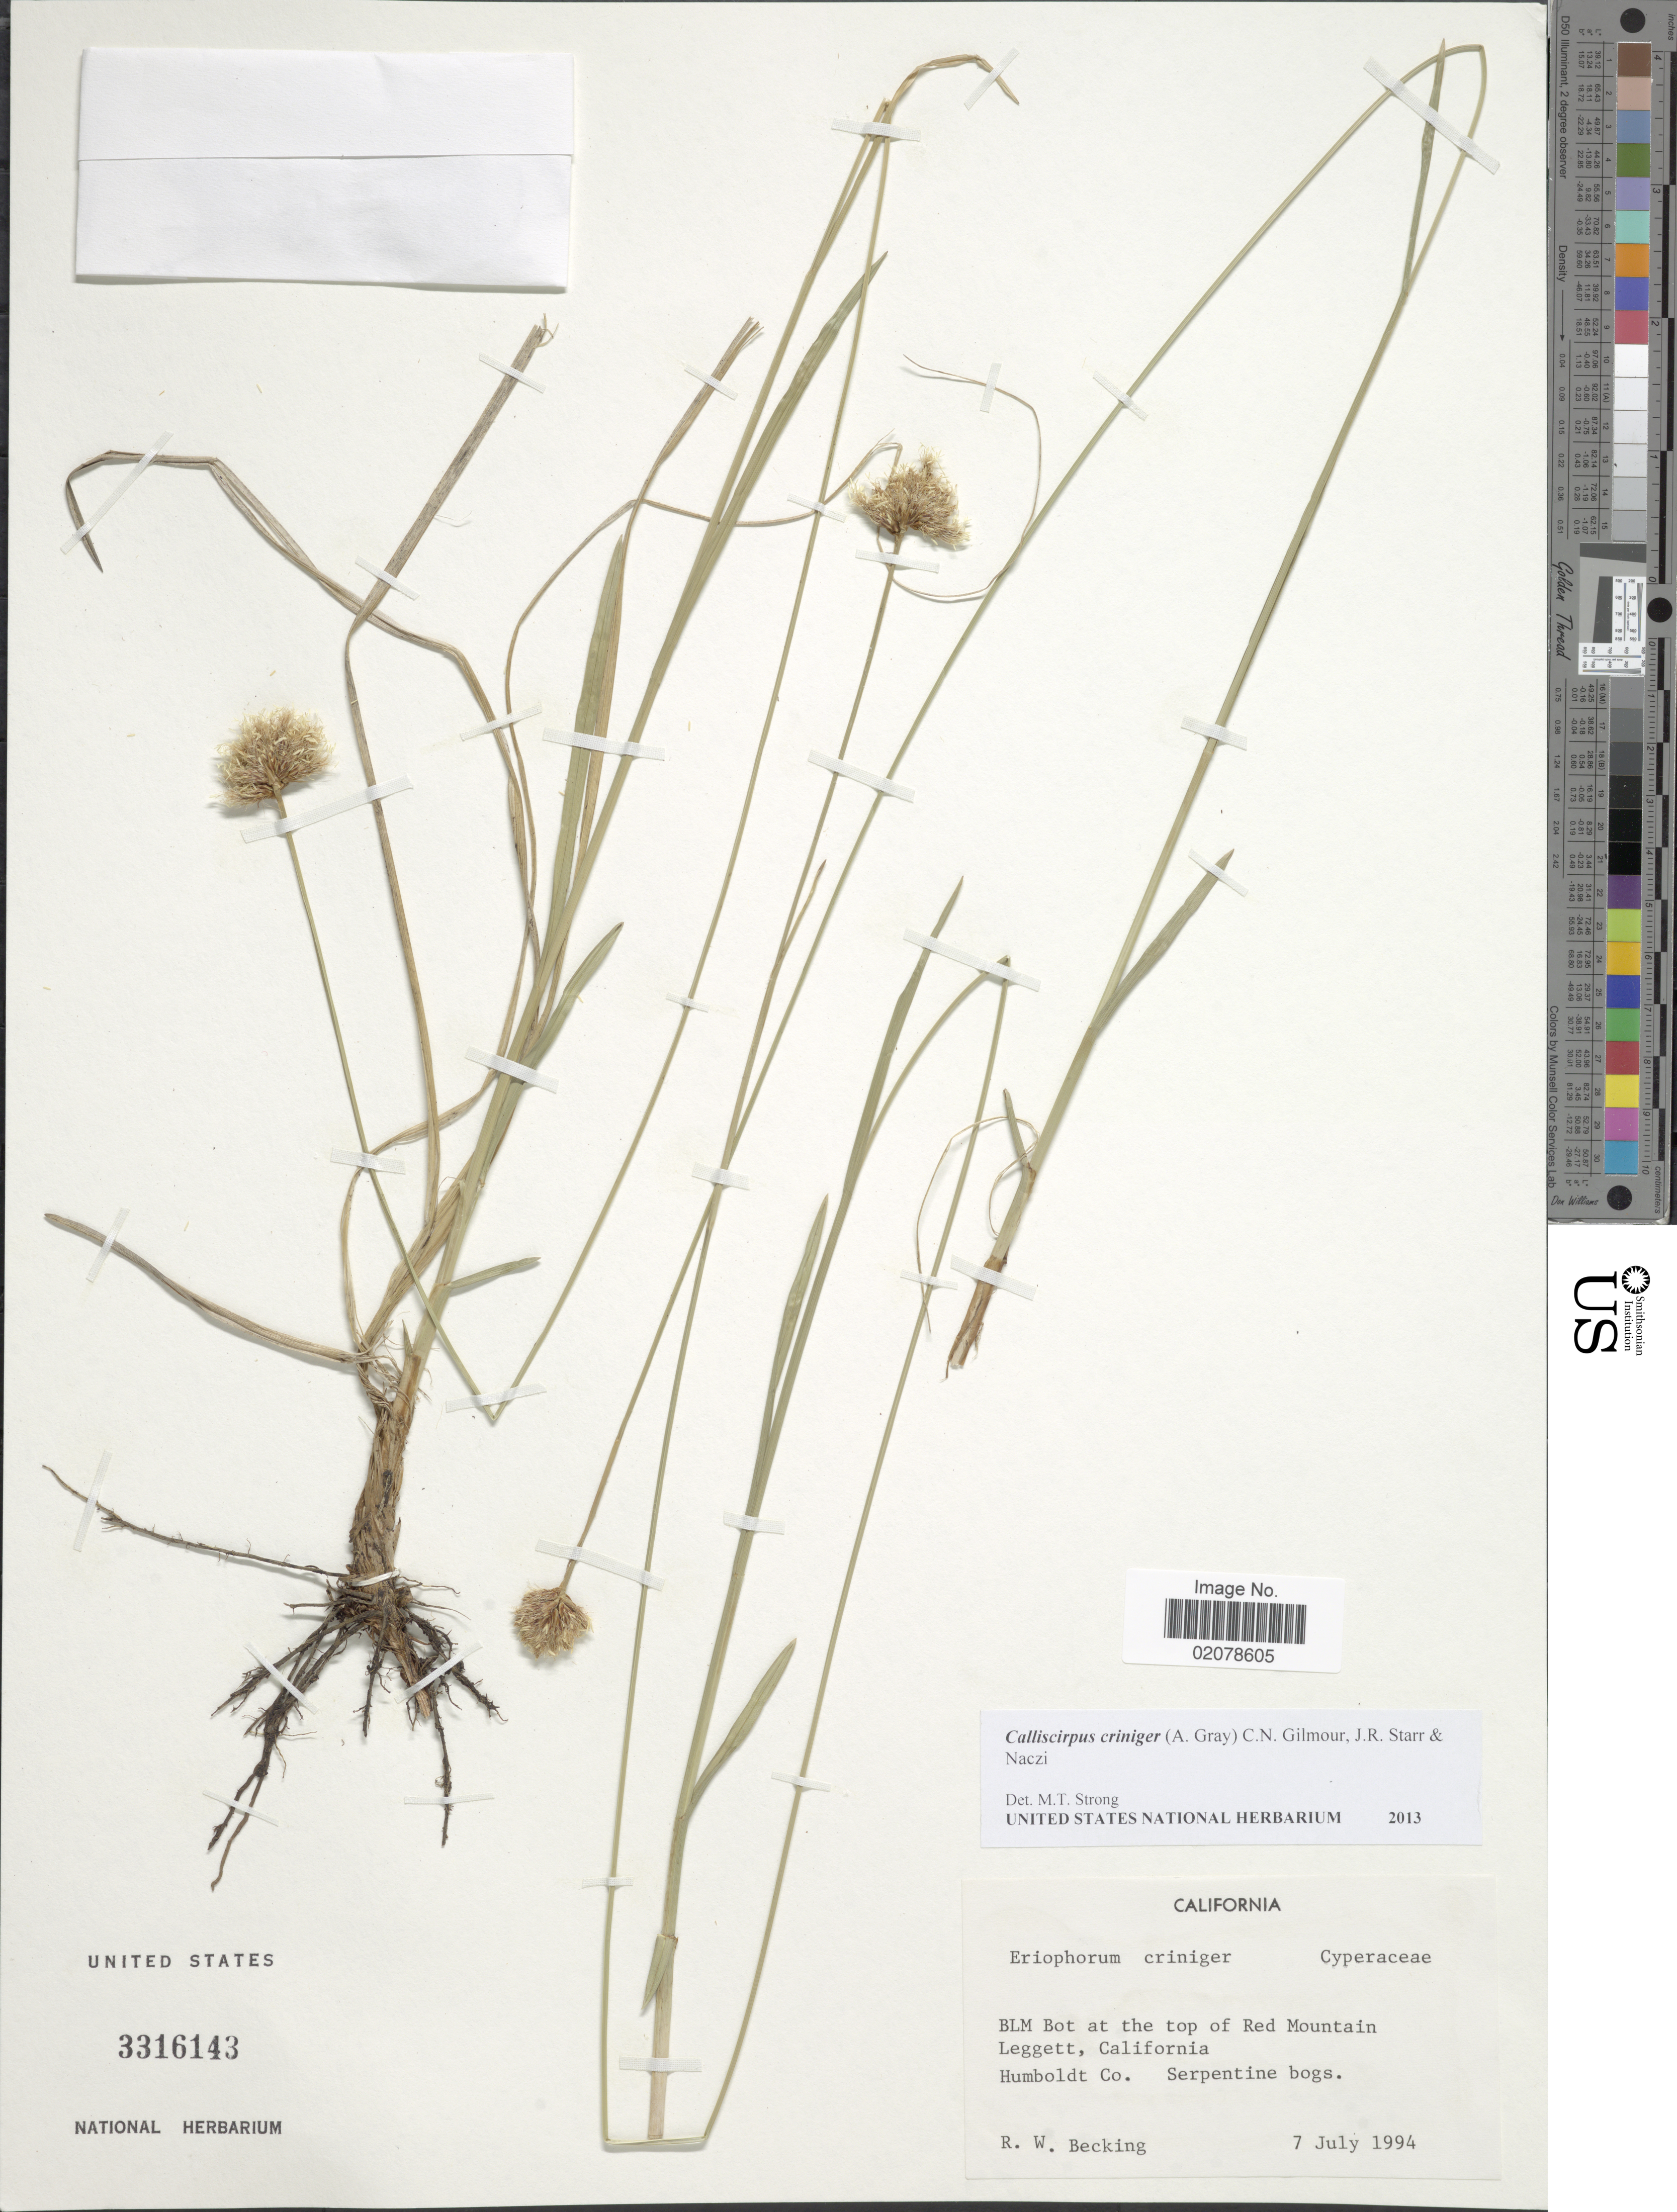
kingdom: Plantae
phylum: Tracheophyta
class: Liliopsida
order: Poales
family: Cyperaceae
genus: Calliscirpus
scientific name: Calliscirpus criniger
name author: (A. Gray) C.N. Gilmour et al.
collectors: R. Becking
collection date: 1994-07-07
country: United States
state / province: California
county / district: Humboldt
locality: BLM Bot at the top of Red Mountain Leggett, Humboldt Co.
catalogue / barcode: US 3316143